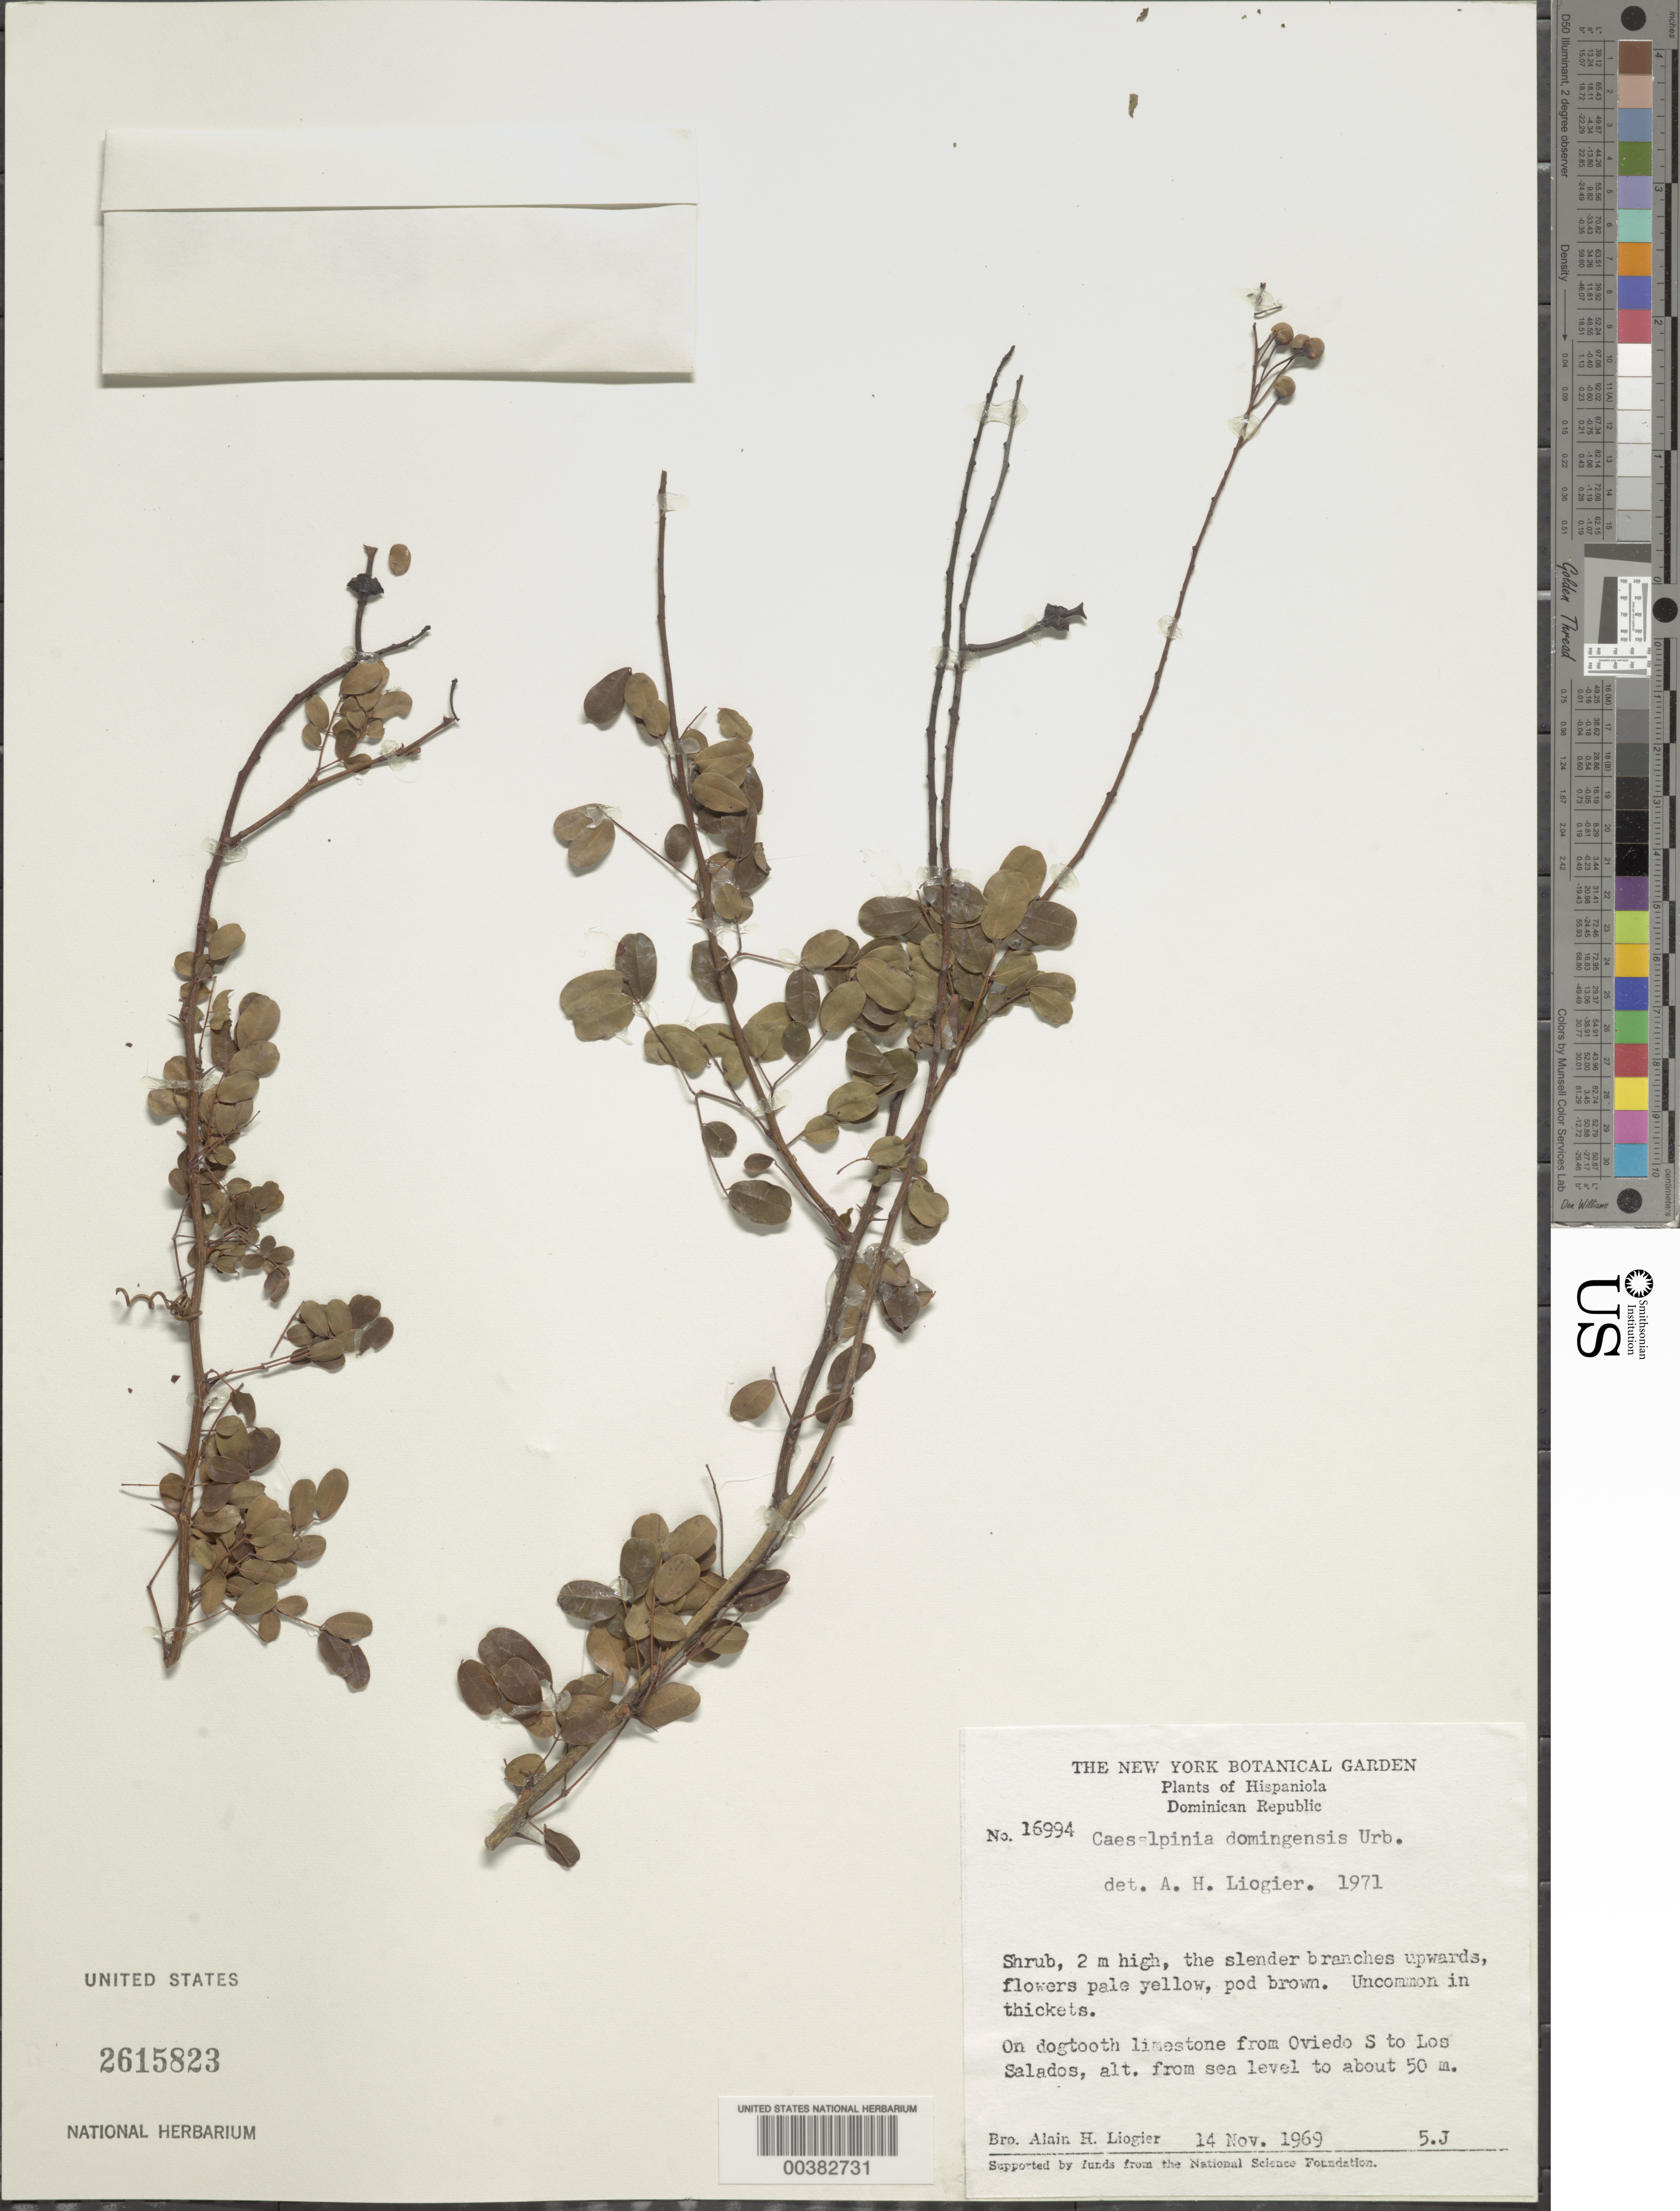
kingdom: Plantae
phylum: Tracheophyta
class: Magnoliopsida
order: Fabales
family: Fabaceae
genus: Caesalpinia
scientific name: Caesalpinia domingensis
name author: Urb.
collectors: A. H. Liogier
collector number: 16994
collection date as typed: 14 Nov 1969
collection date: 1969-11-14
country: Dominican Republic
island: Hispaniola Island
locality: From oviedo s to los salados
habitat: On dogtooth limestone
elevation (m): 0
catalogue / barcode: US 2615823